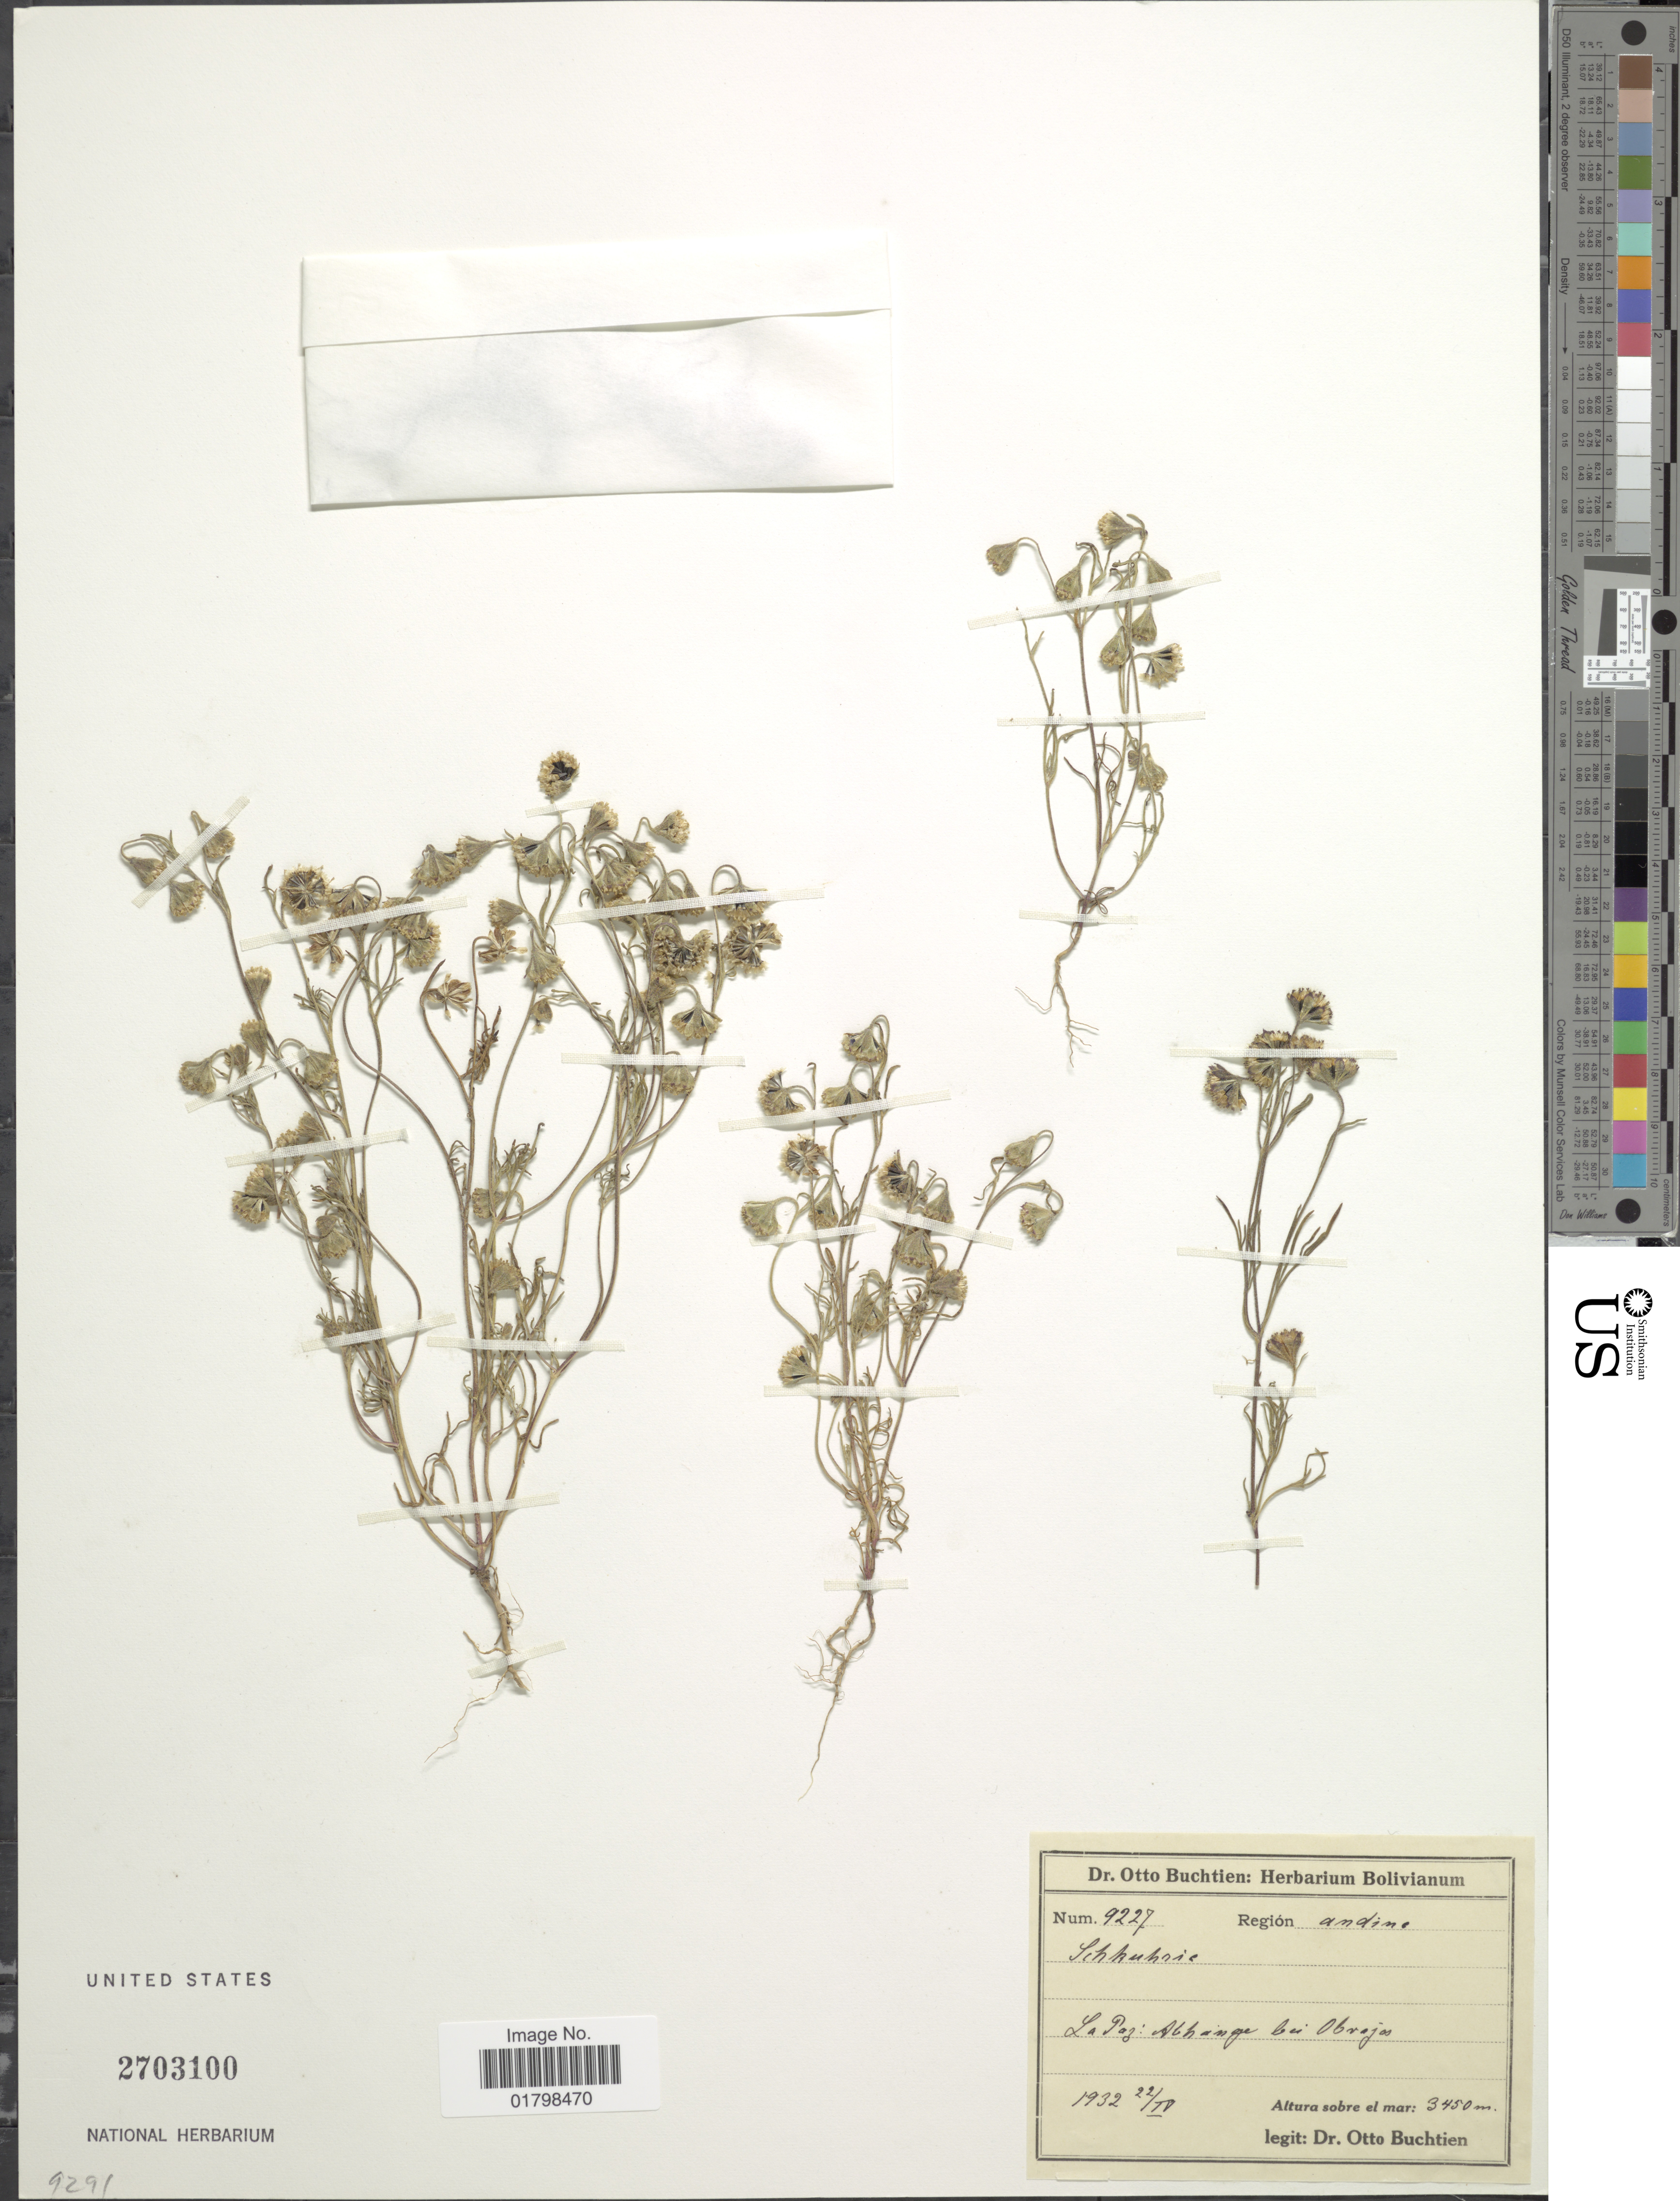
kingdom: Plantae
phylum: Tracheophyta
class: Magnoliopsida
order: Asterales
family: Asteraceae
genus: Schkuhria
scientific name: Schkuhria multiflora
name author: Hook. & Arn.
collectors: O. Buchtien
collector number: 9227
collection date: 1932-04-22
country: Bolivia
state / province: La Paz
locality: Obrajes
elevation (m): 3450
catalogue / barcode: US 2703100